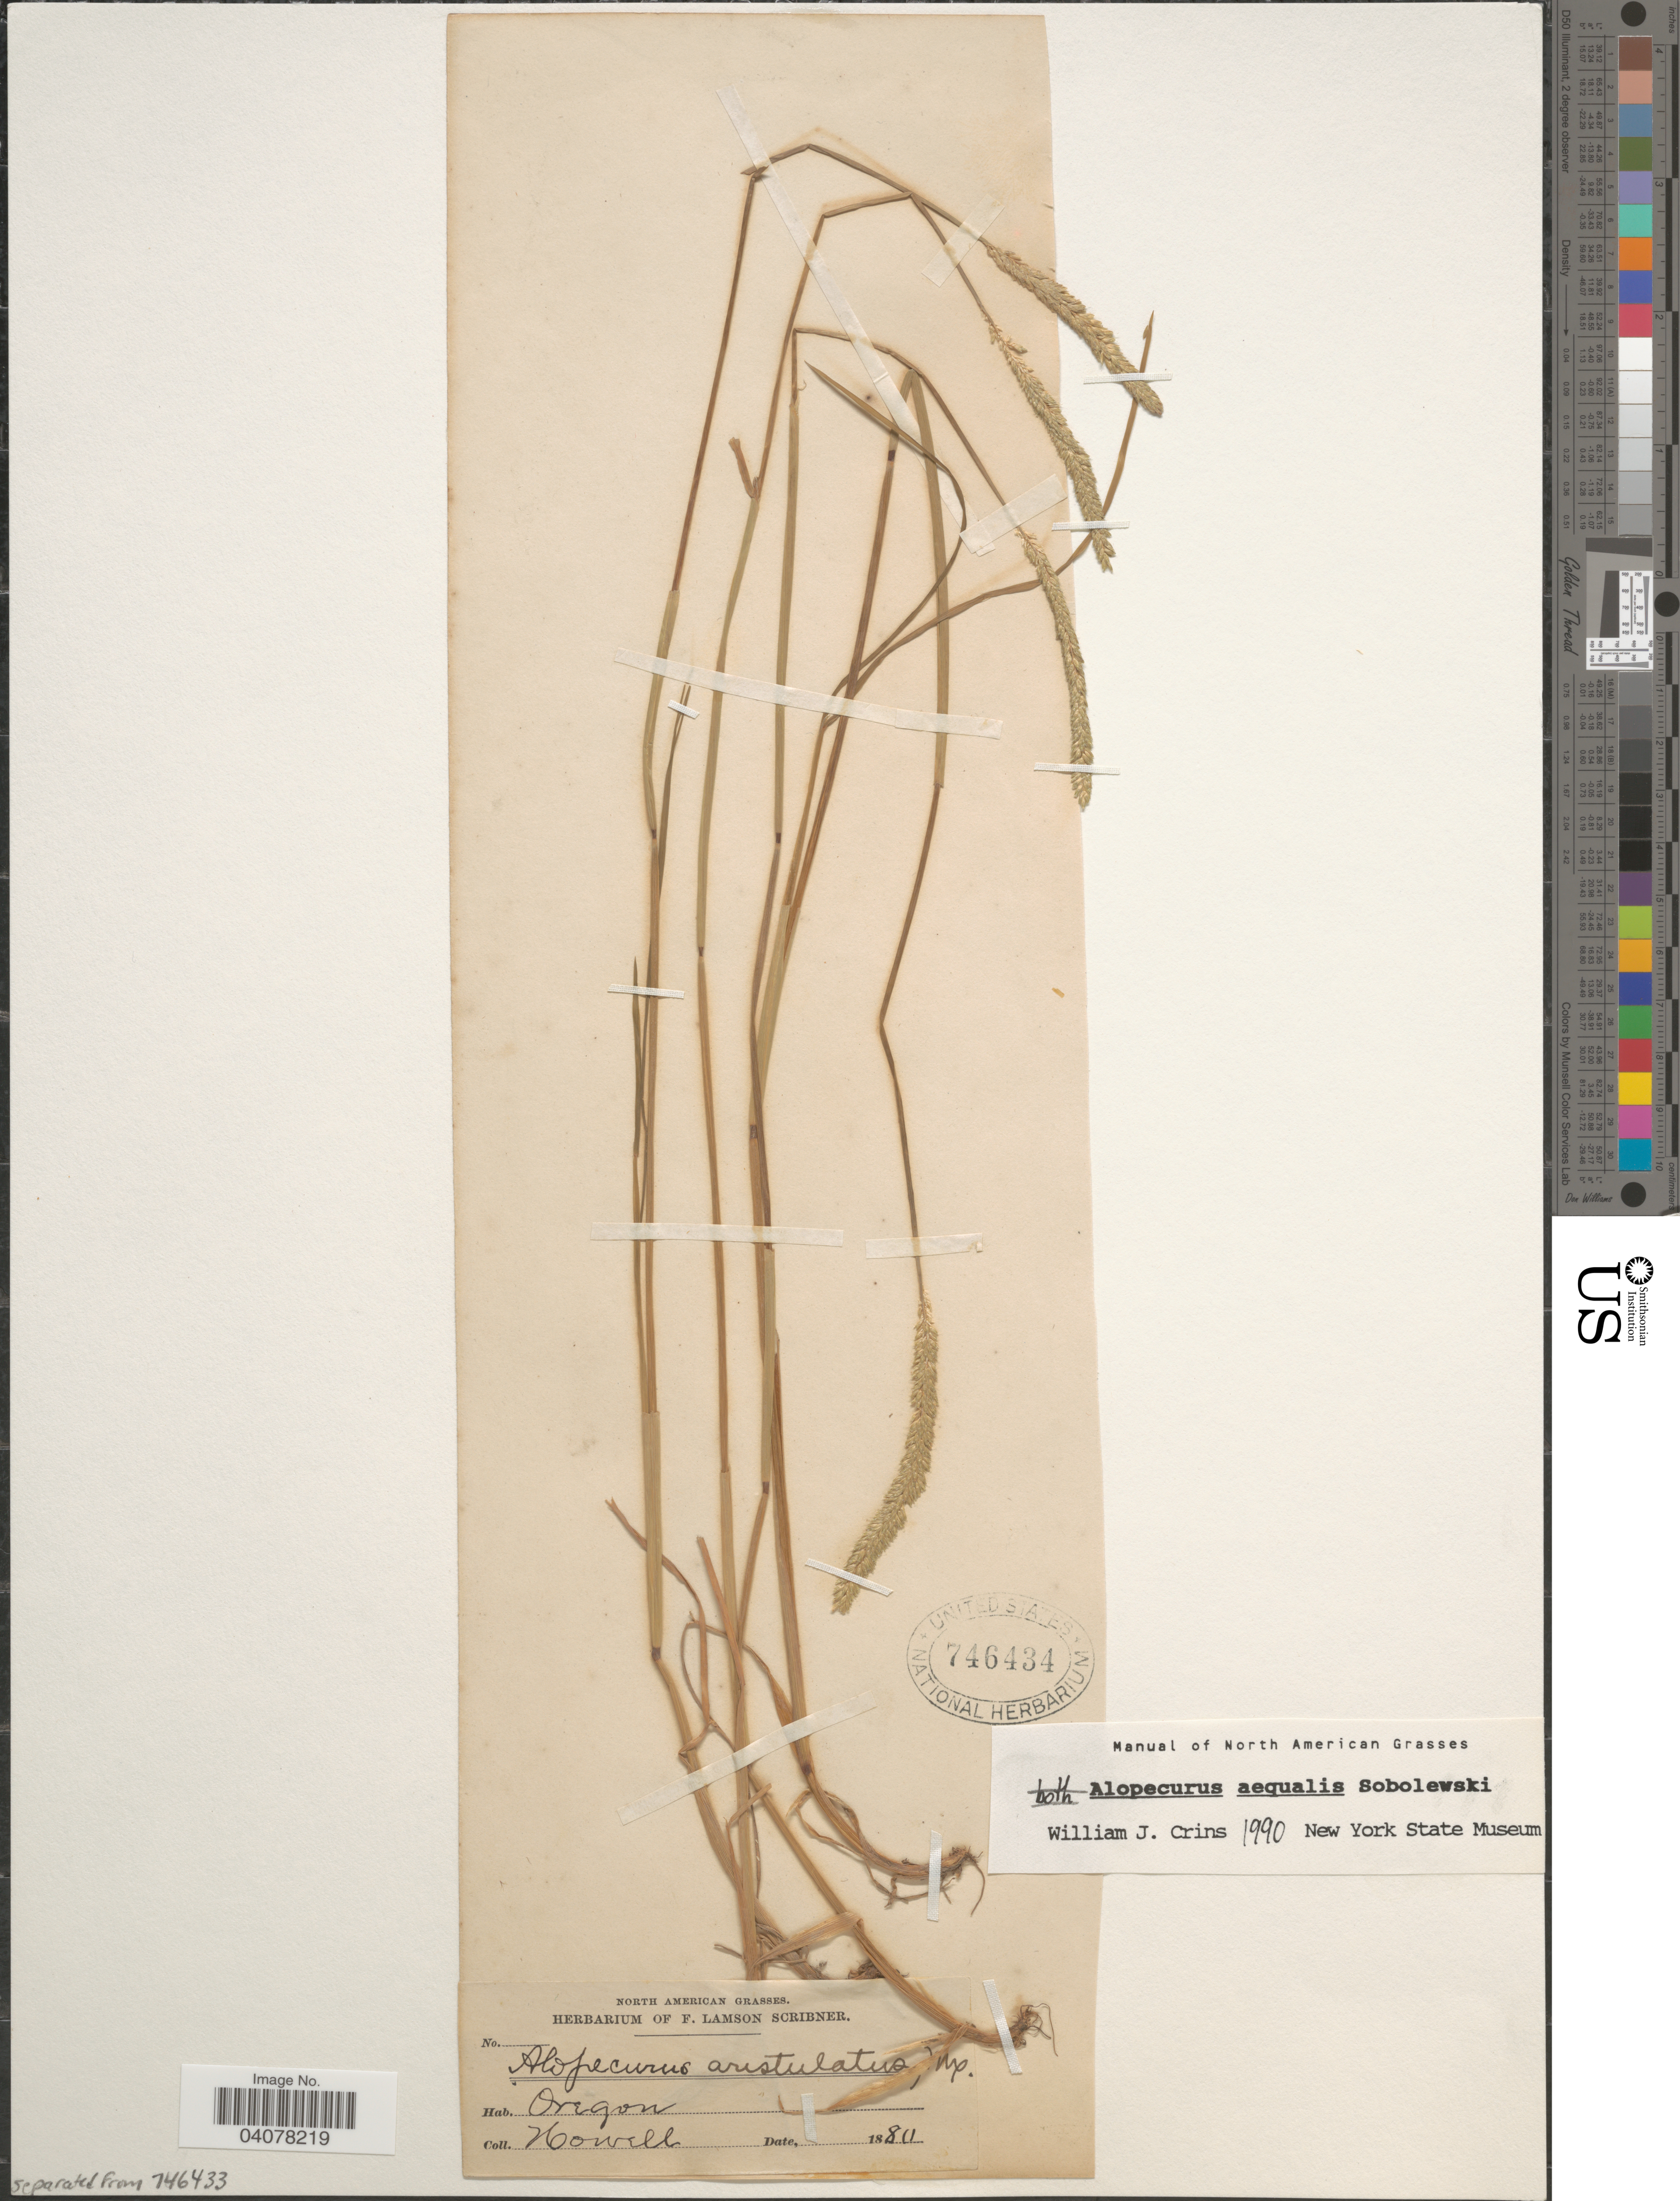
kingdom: Plantae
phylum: Tracheophyta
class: Liliopsida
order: Poales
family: Poaceae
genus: Alopecurus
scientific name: Alopecurus aequalis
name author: Sobol.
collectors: -. Howell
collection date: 1880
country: United States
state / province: Oregon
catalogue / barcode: US 746434